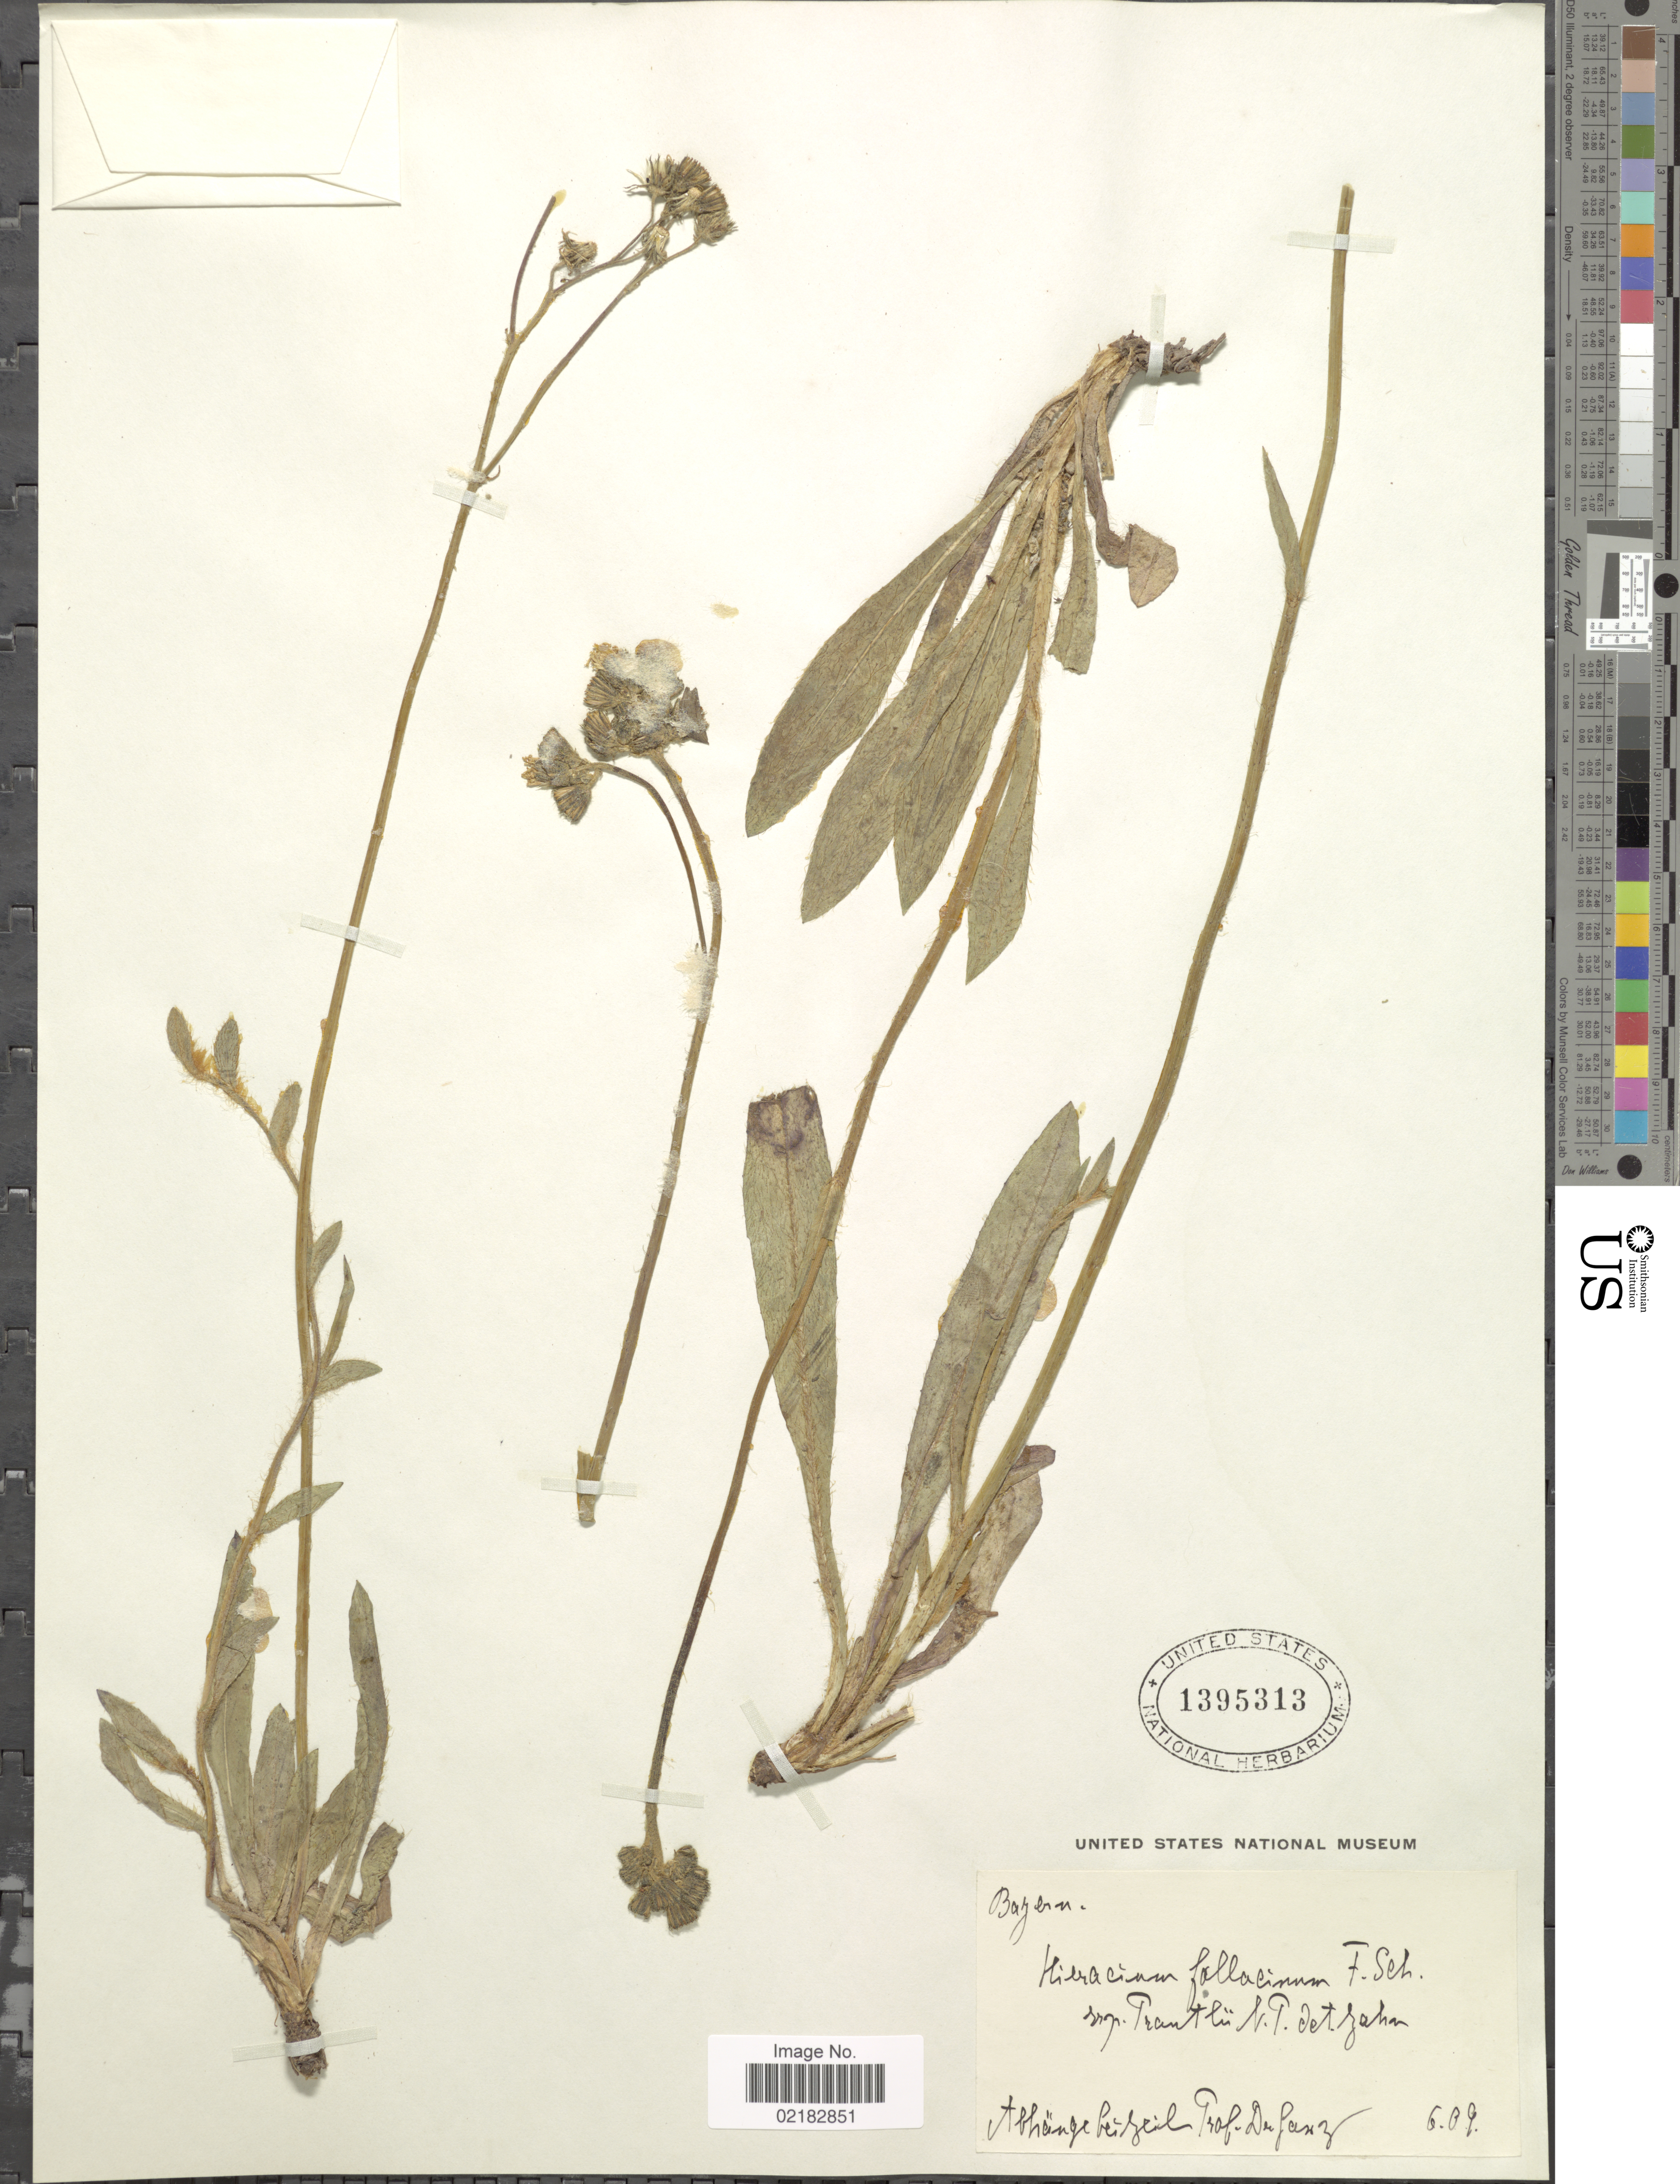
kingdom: Plantae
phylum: Tracheophyta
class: Magnoliopsida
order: Asterales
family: Asteraceae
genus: Hieracium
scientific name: Hieracium repandulare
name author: Druce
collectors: P. Fanz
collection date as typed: Transcribed d/m/y: /6/09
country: Germany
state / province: Bayern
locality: Bayern, Abhangebeijeil [interpreted]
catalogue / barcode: US 1395313